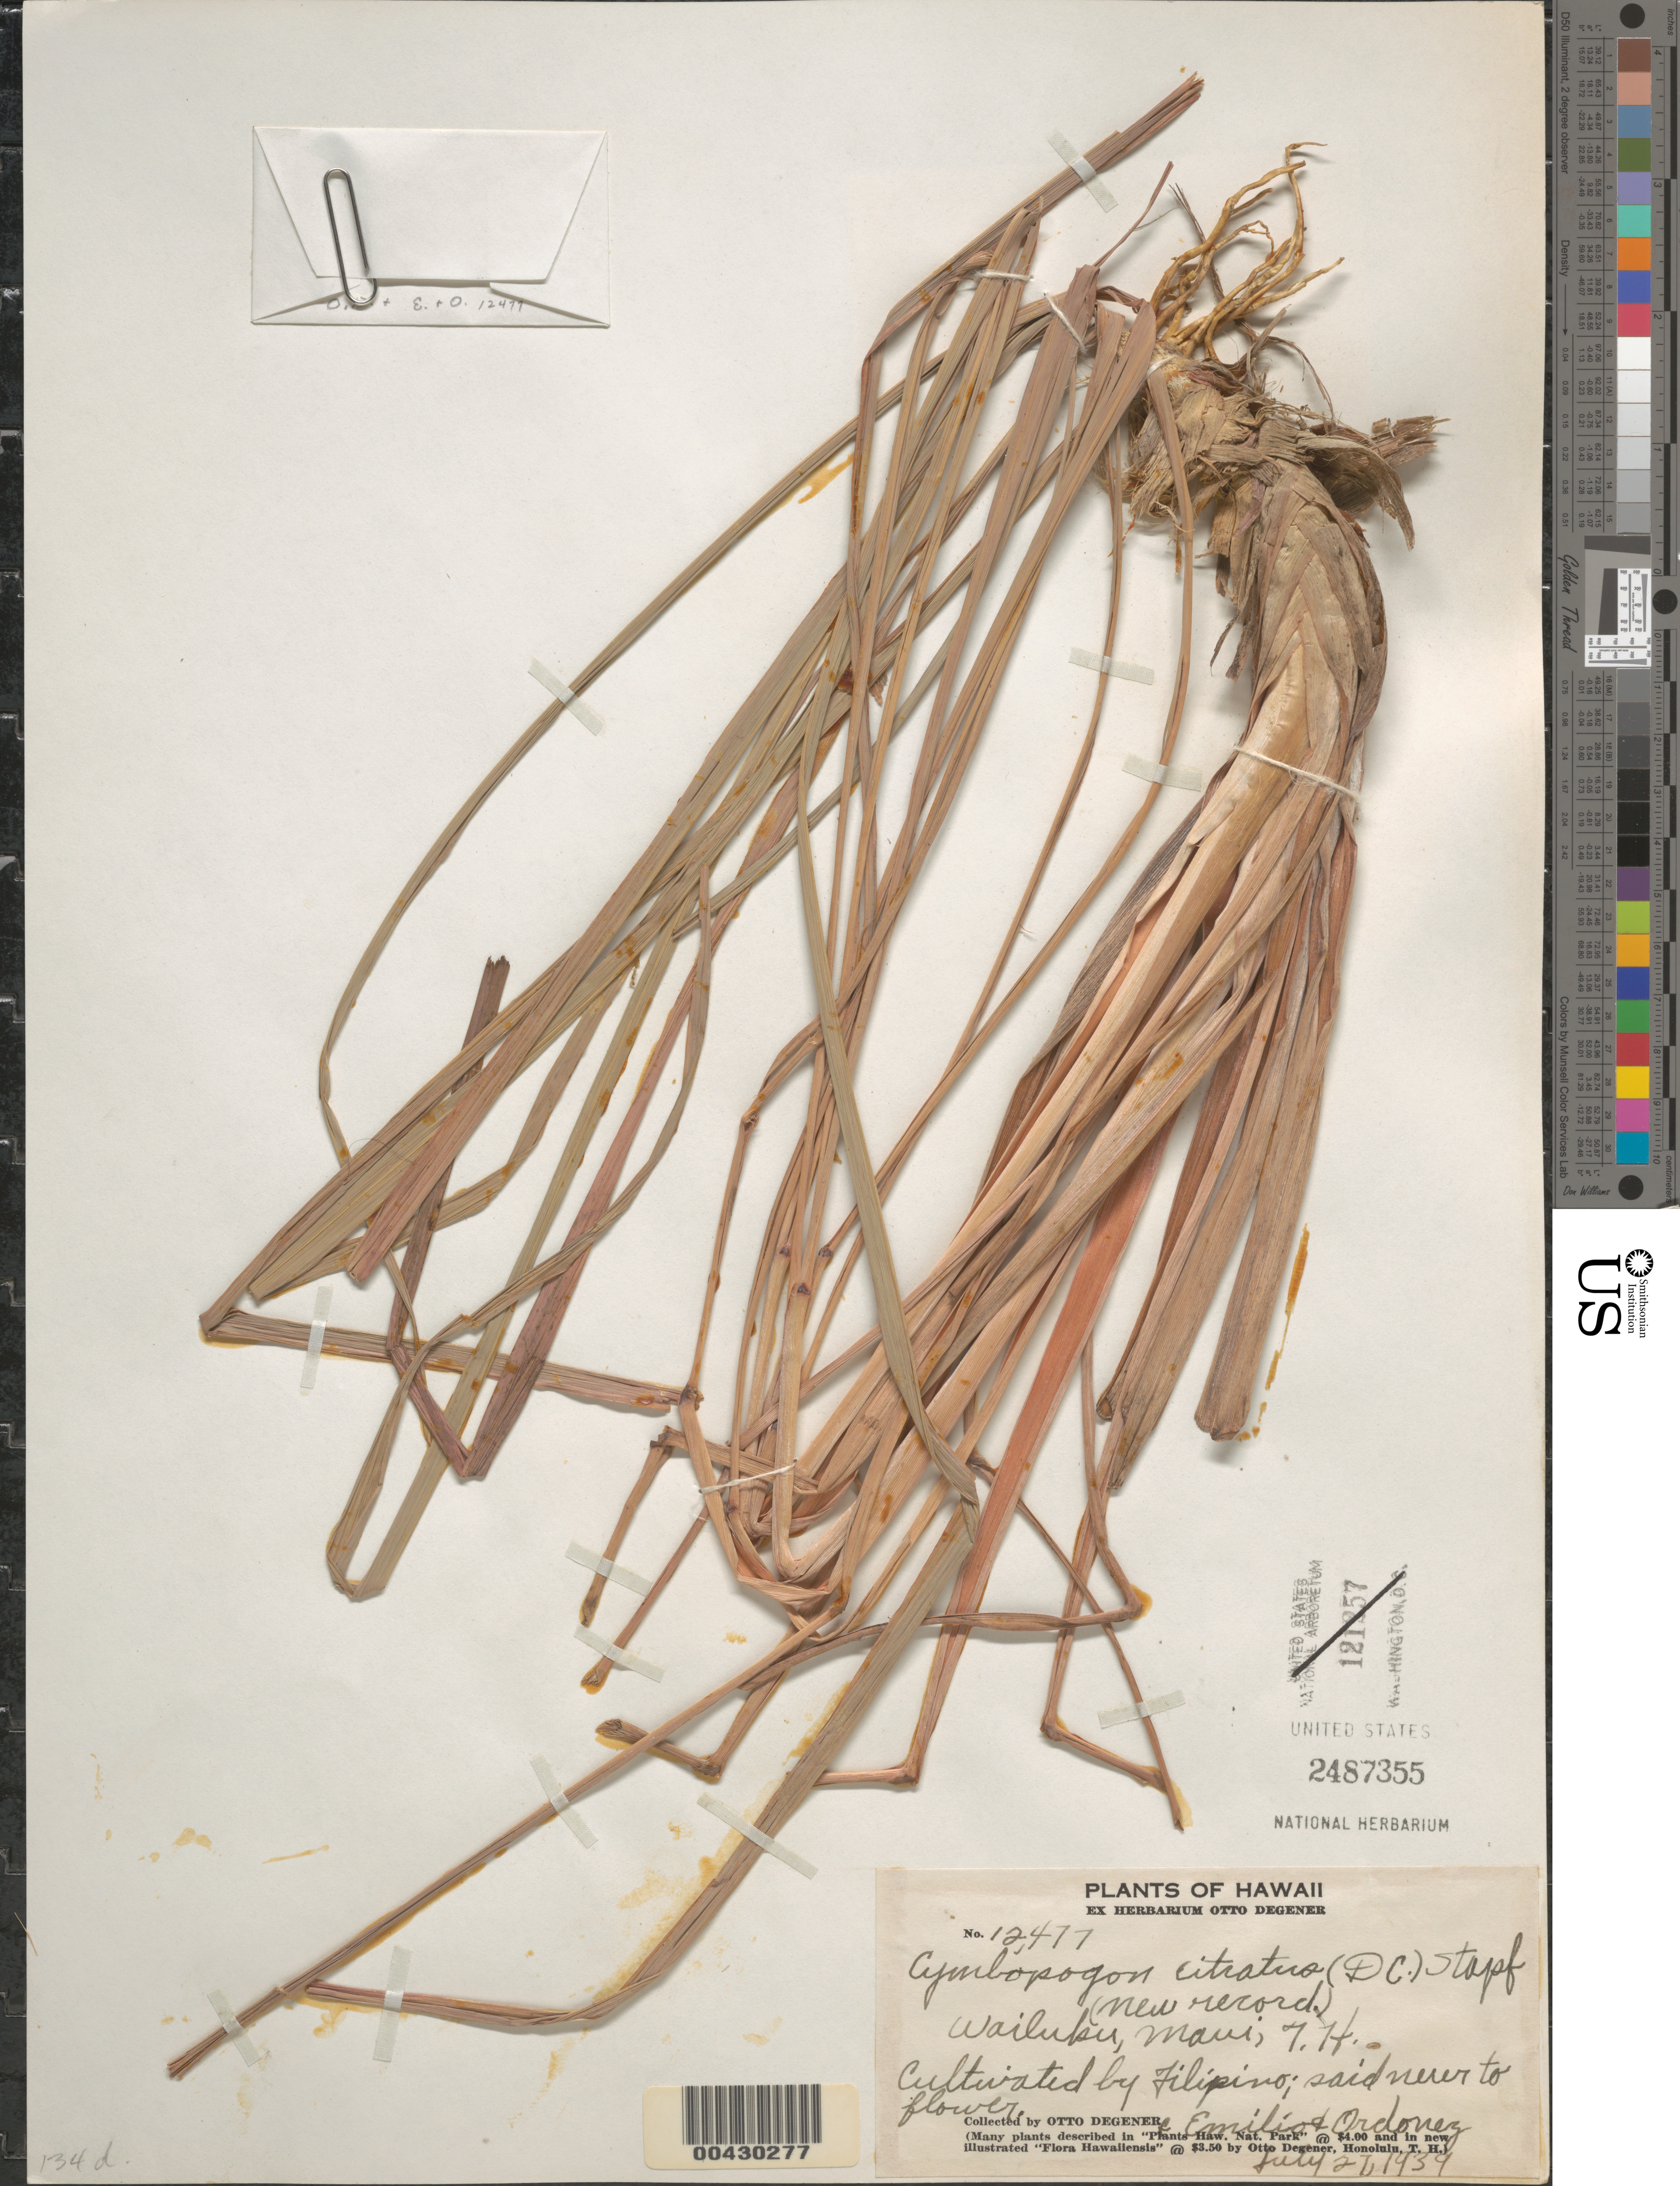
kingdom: Plantae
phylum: Tracheophyta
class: Liliopsida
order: Poales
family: Poaceae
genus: Cymbopogon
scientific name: Cymbopogon citratus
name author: (Nees) Stapf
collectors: O. Degener & E. Ordonez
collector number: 12477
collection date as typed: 27 Jul 1939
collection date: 1939-07-27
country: United States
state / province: Hawaii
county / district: Maui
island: Maui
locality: Wailuku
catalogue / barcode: US 2487355